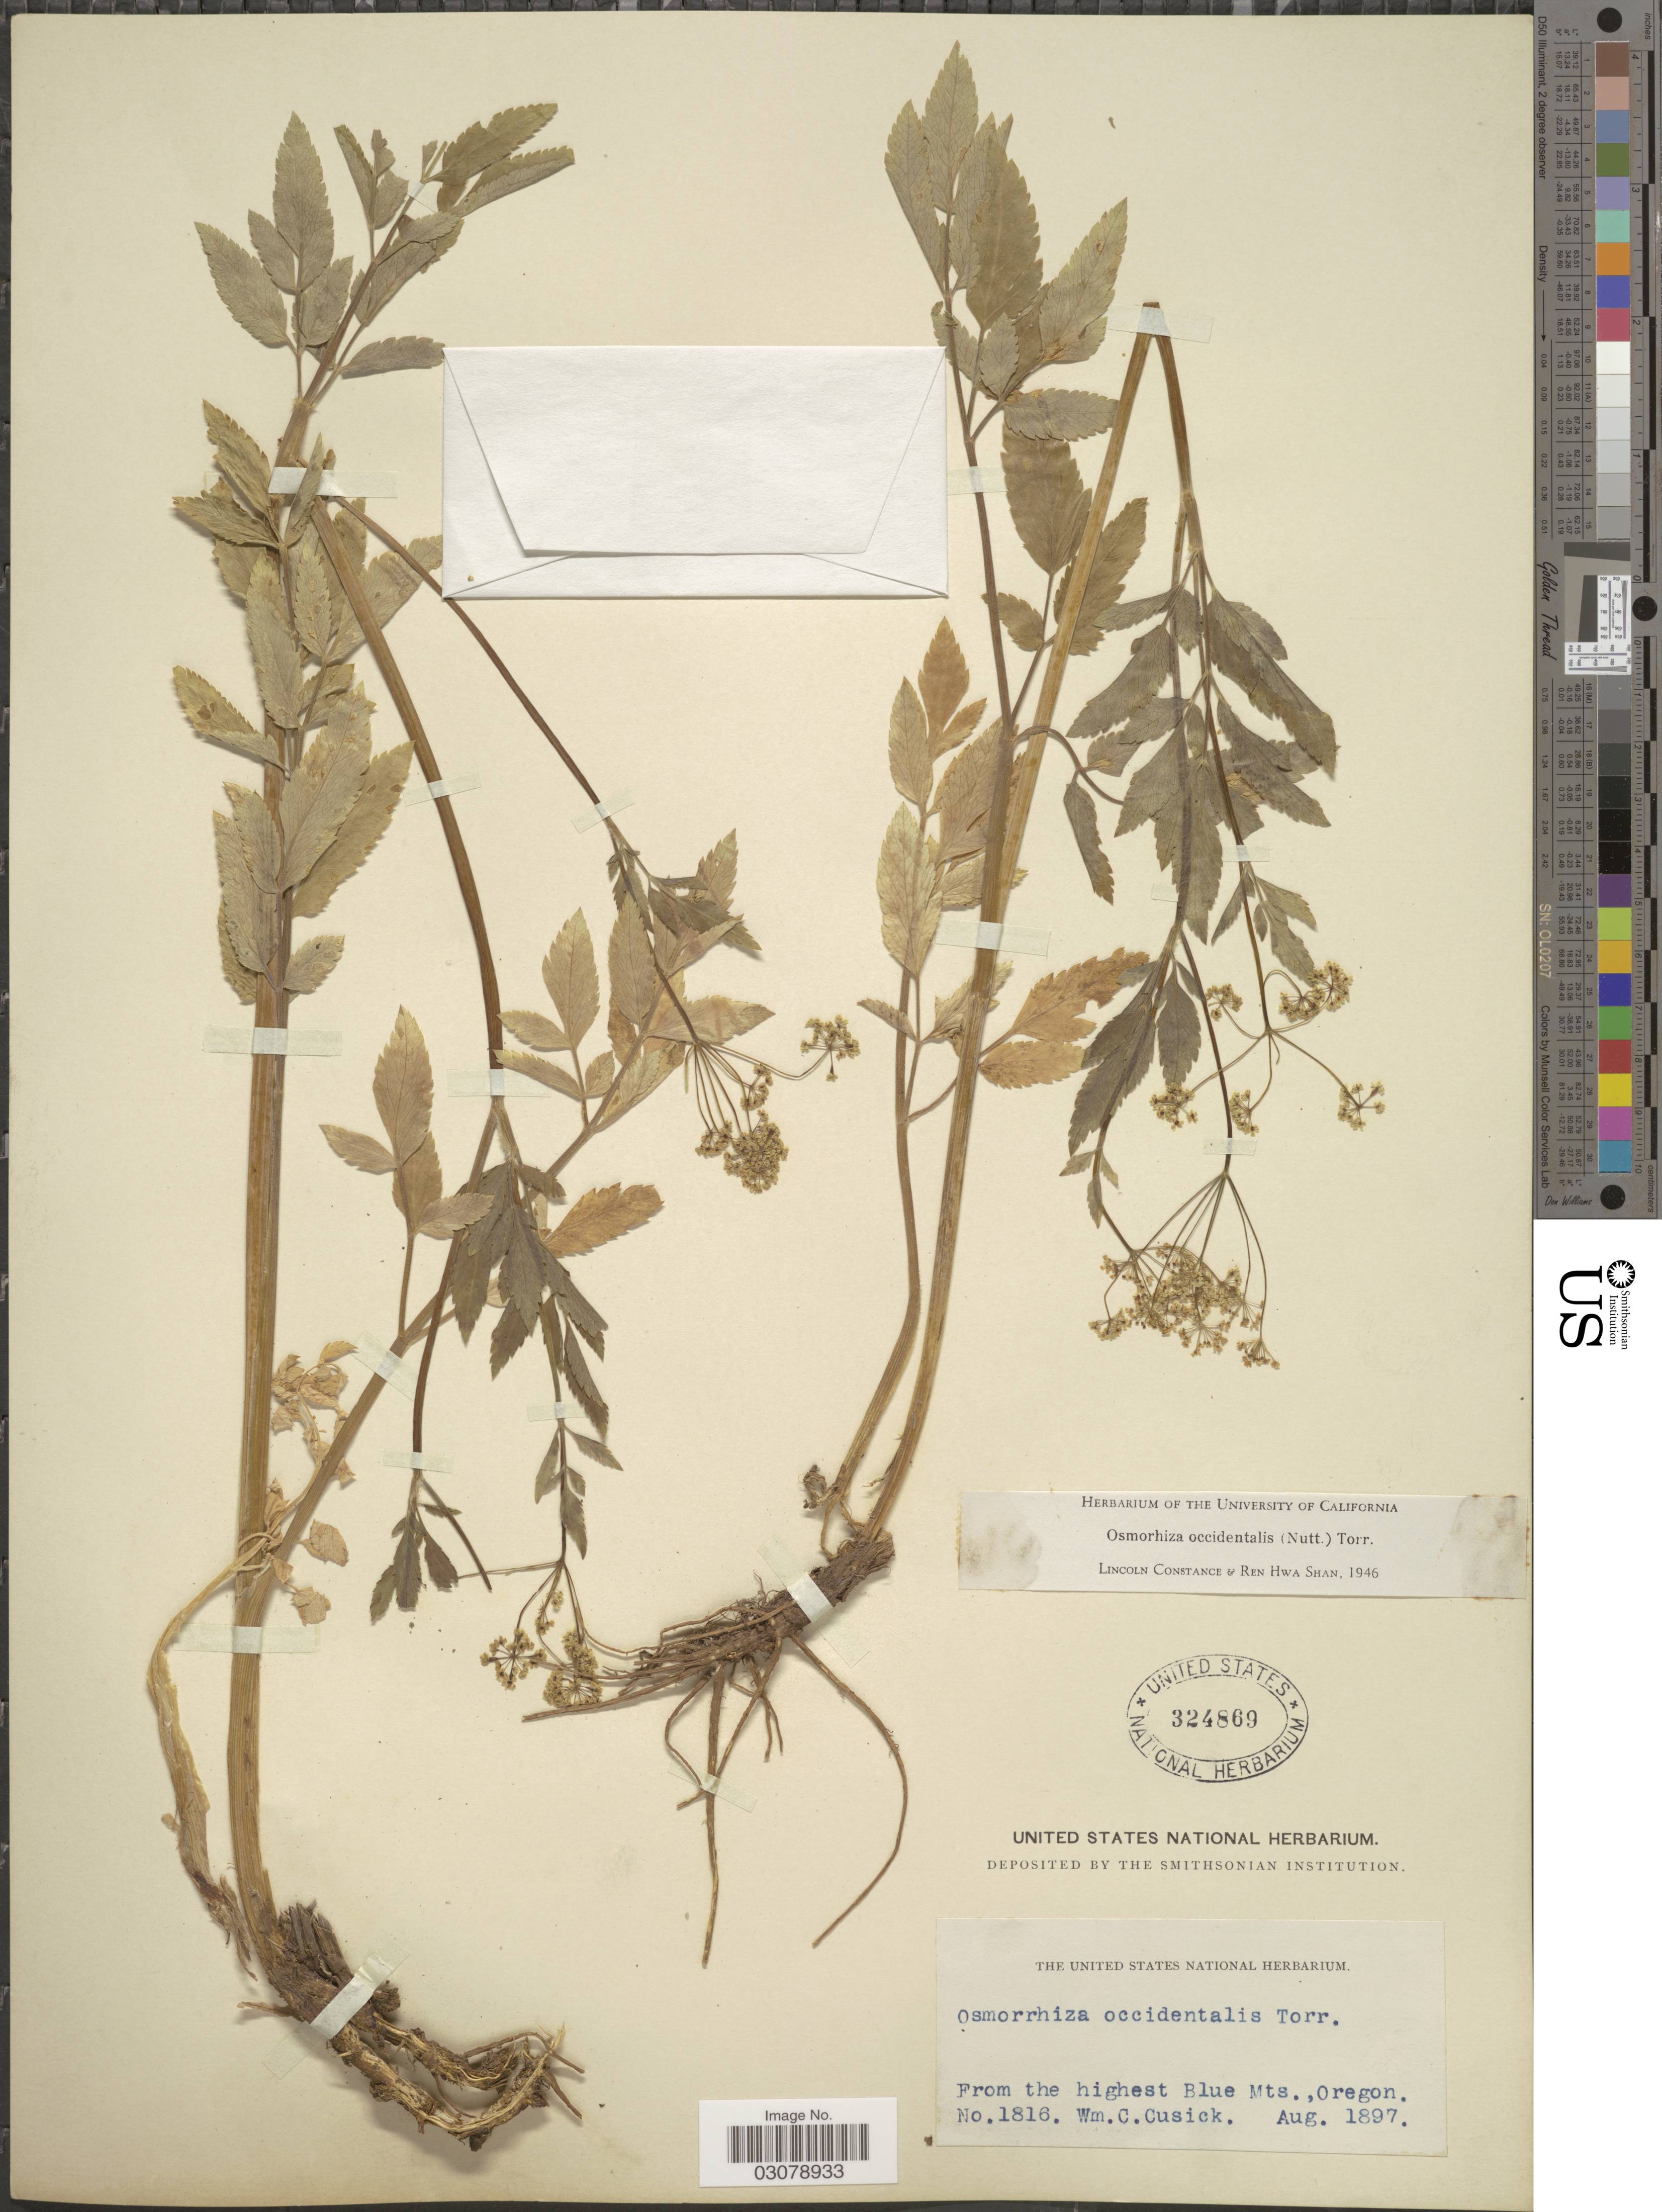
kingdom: Plantae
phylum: Tracheophyta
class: Magnoliopsida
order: Apiales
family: Apiaceae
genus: Osmorhiza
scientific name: Osmorhiza occidentalis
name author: (Nutt.) Torr.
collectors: W. C. Cusick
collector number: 1816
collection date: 1897-08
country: United States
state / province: Oregon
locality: From the highest Blue Mts., Oregon.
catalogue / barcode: US 324869